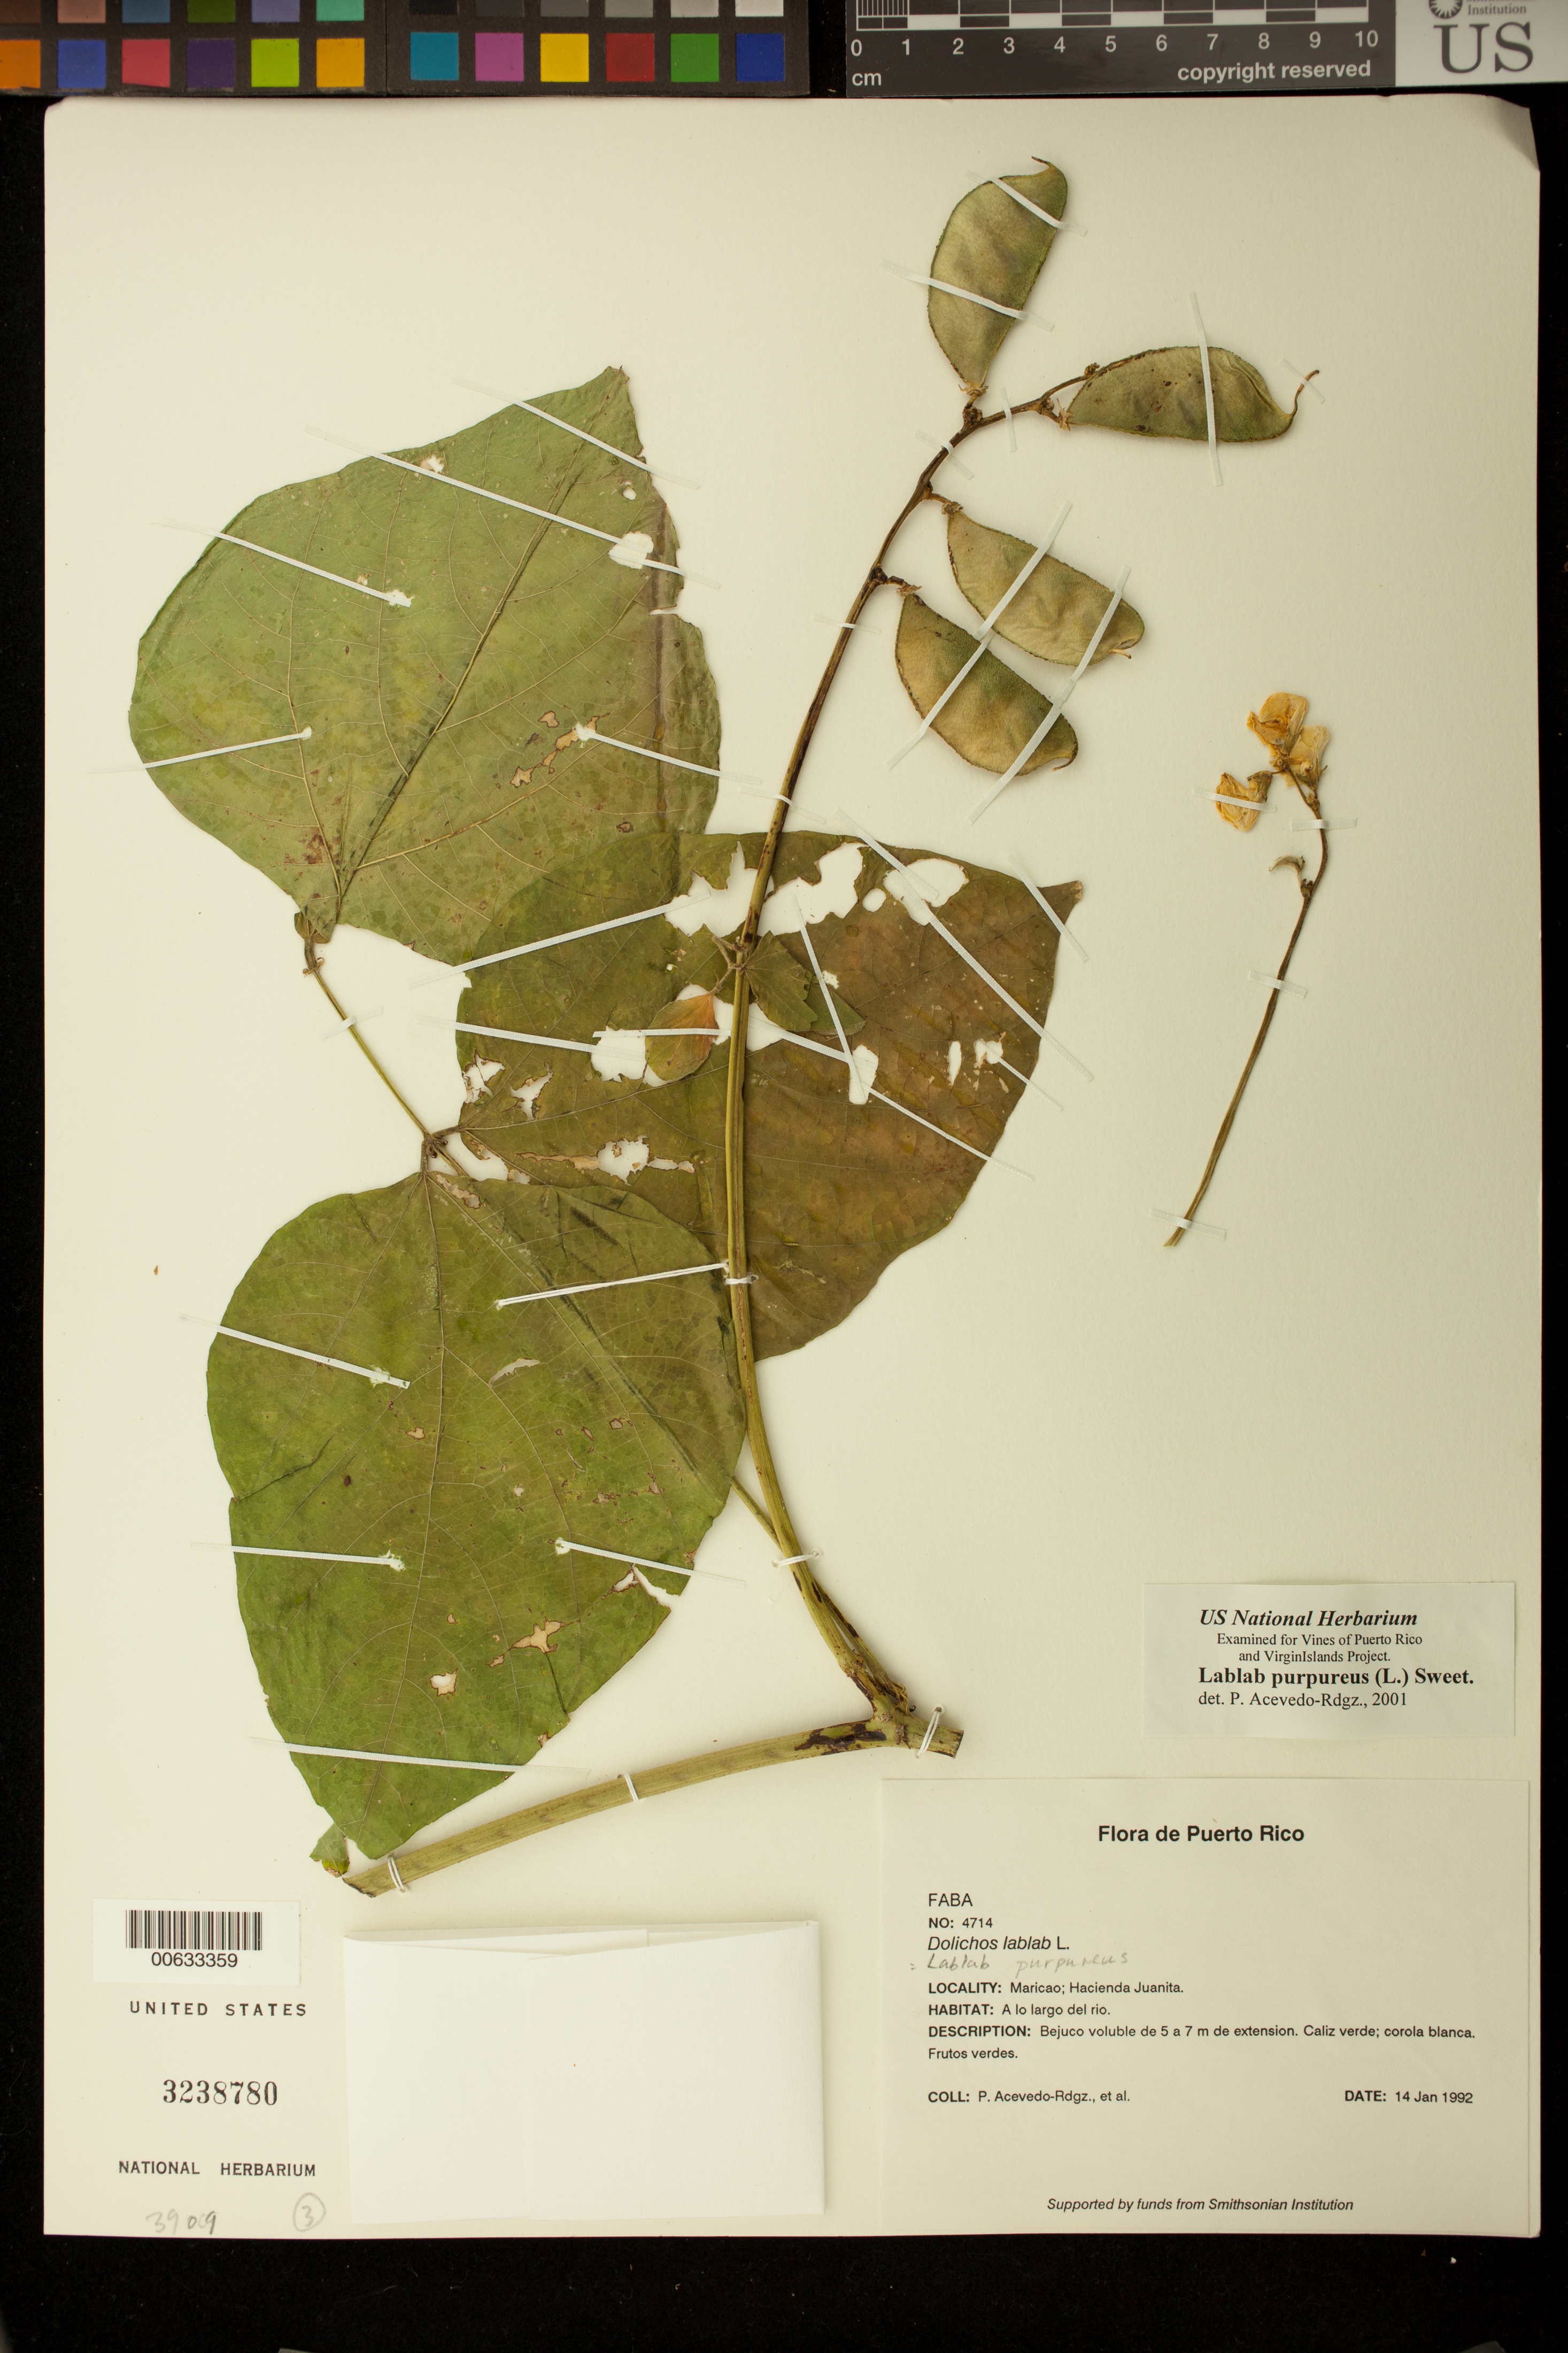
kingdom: Plantae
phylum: Tracheophyta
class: Magnoliopsida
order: Fabales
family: Fabaceae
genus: Lablab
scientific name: Lablab purpureus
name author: (L.) Sweet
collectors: P. Acevedo-Rodr.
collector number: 4714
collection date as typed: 14 Jan 1992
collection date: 1992-01-14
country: Puerto Rico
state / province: Maricao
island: Puerto Rico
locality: Maricao; Hacienda Juanita.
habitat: A lo largo del rio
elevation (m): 510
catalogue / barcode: US 3238780